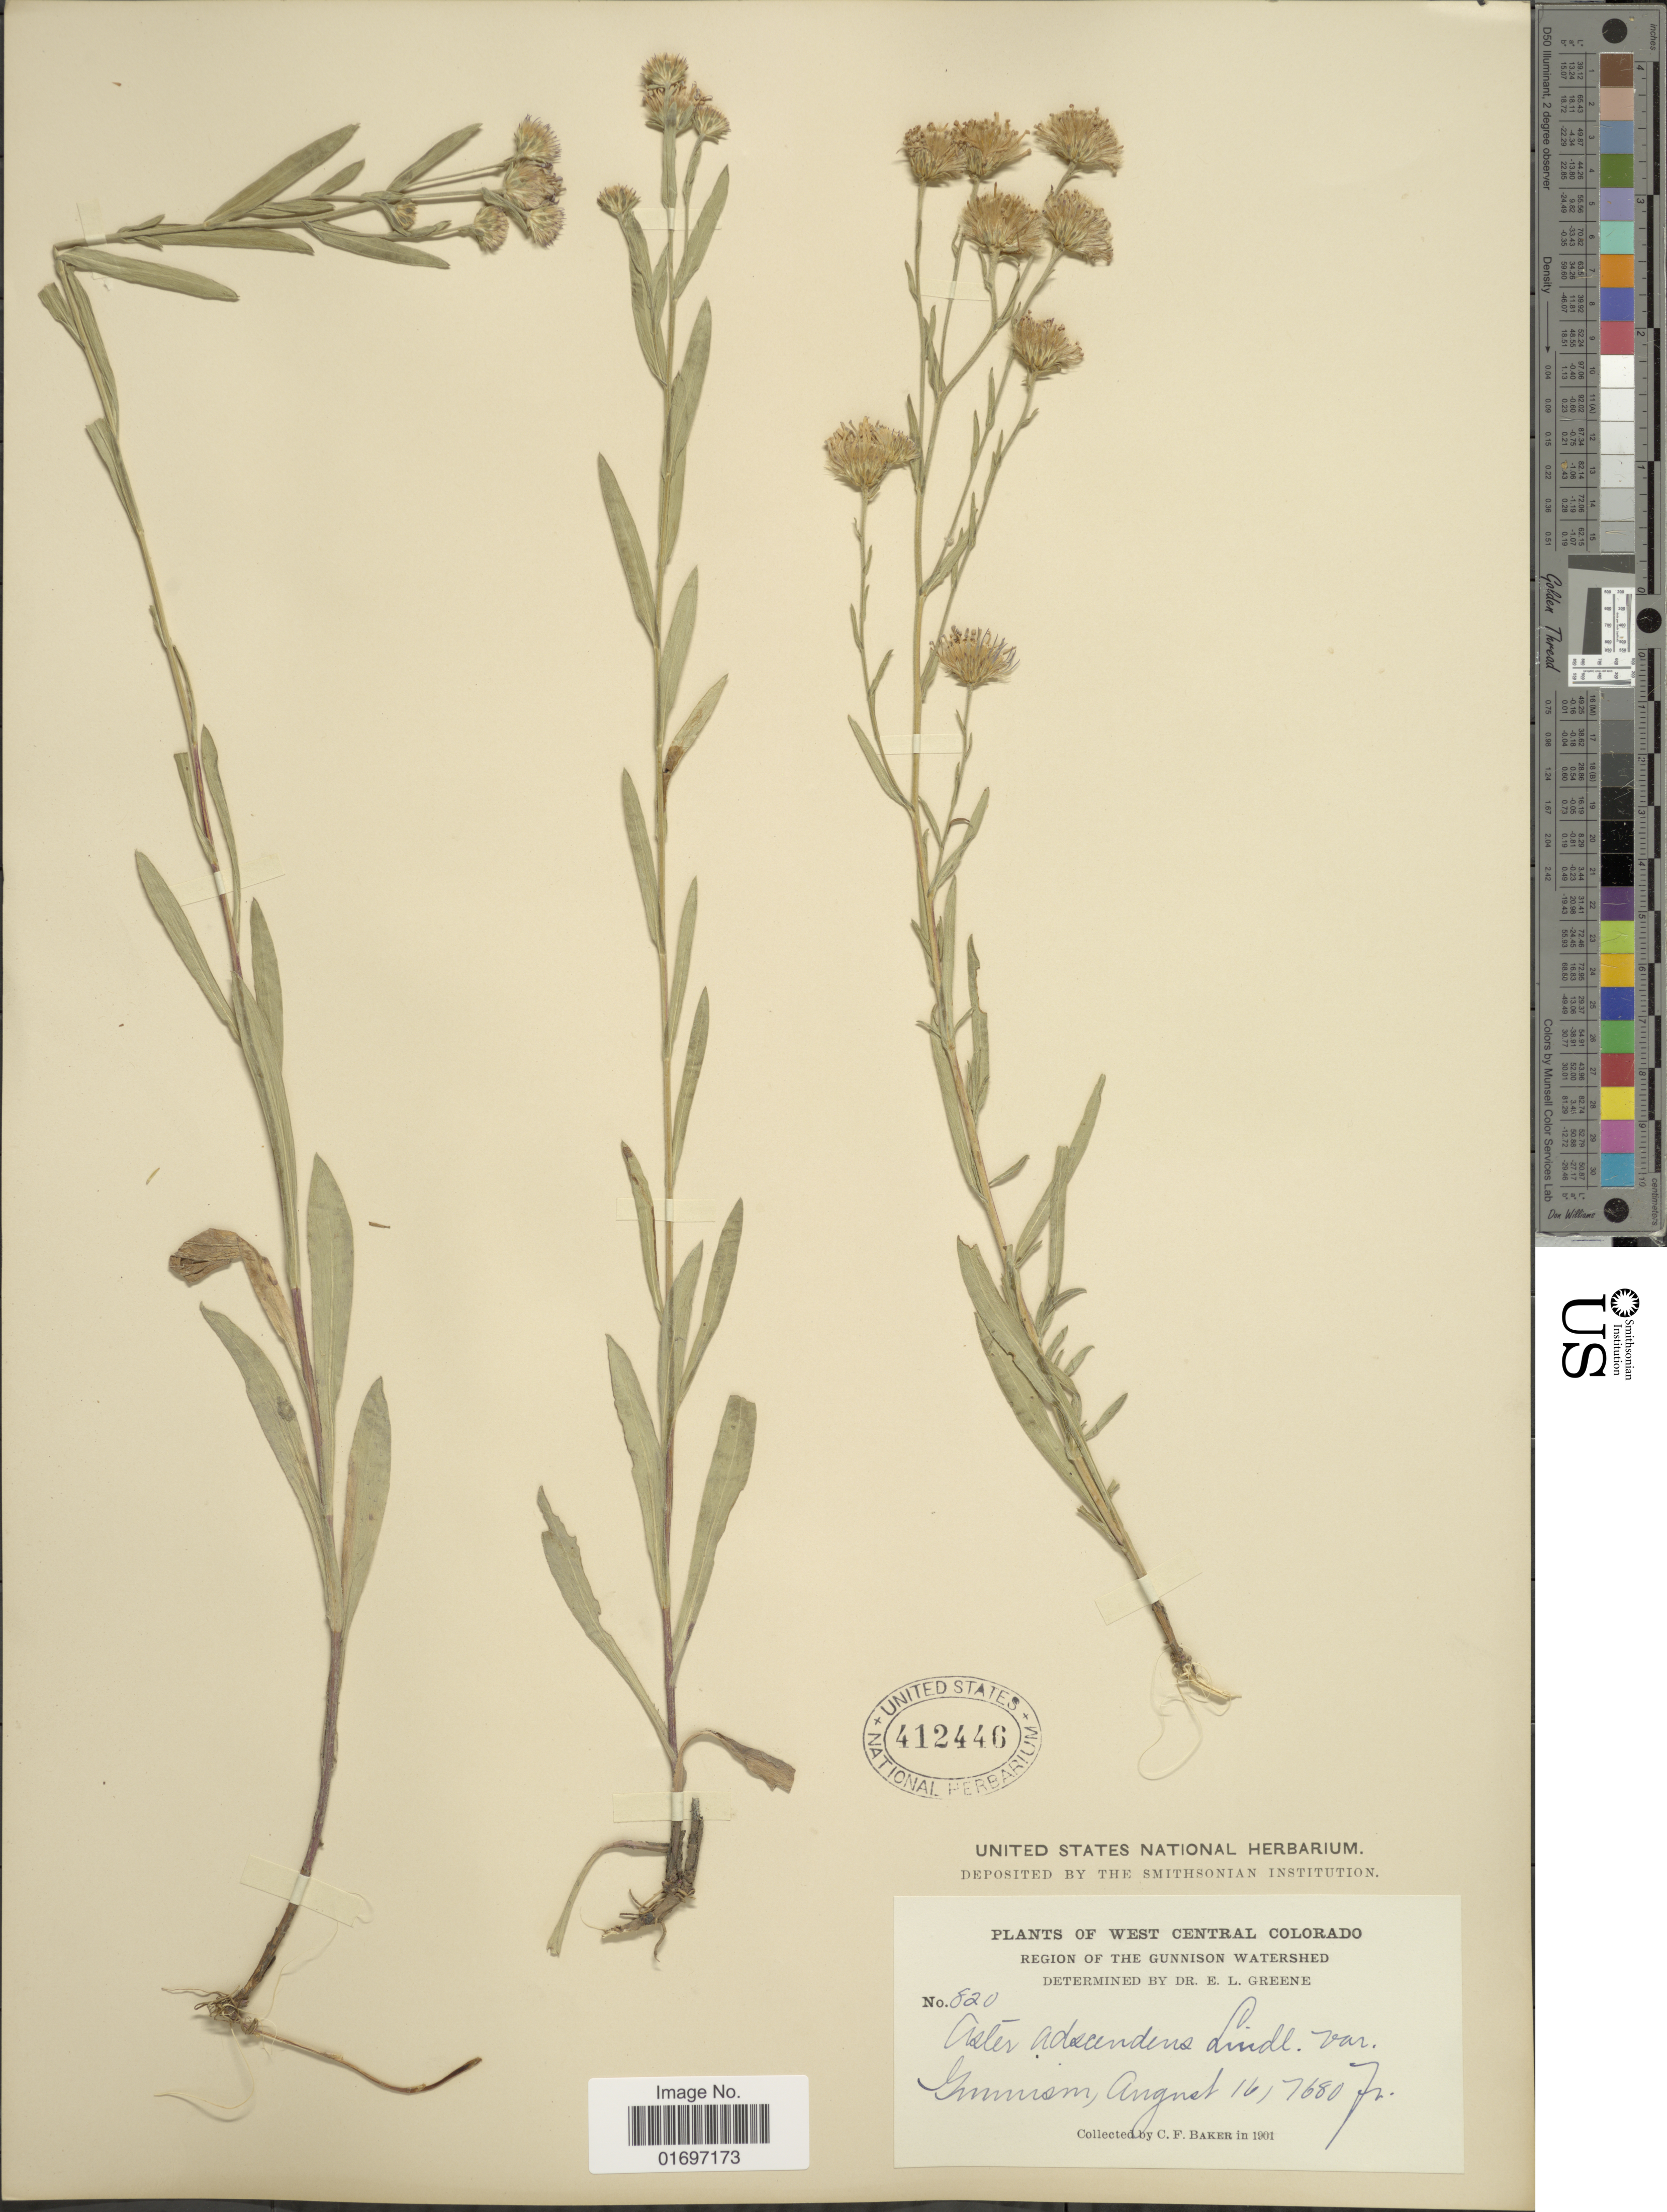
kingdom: Plantae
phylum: Tracheophyta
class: Magnoliopsida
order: Asterales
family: Asteraceae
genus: Symphyotrichum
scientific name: Symphyotrichum ascendens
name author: (Lindl.) G.L. Nesom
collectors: C. F. Baker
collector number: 820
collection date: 1901-08-16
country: United States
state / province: Colorado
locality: West Central Colorado. Region of the Gunnison Watershed. Gunnison.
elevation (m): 2341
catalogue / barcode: US 412446